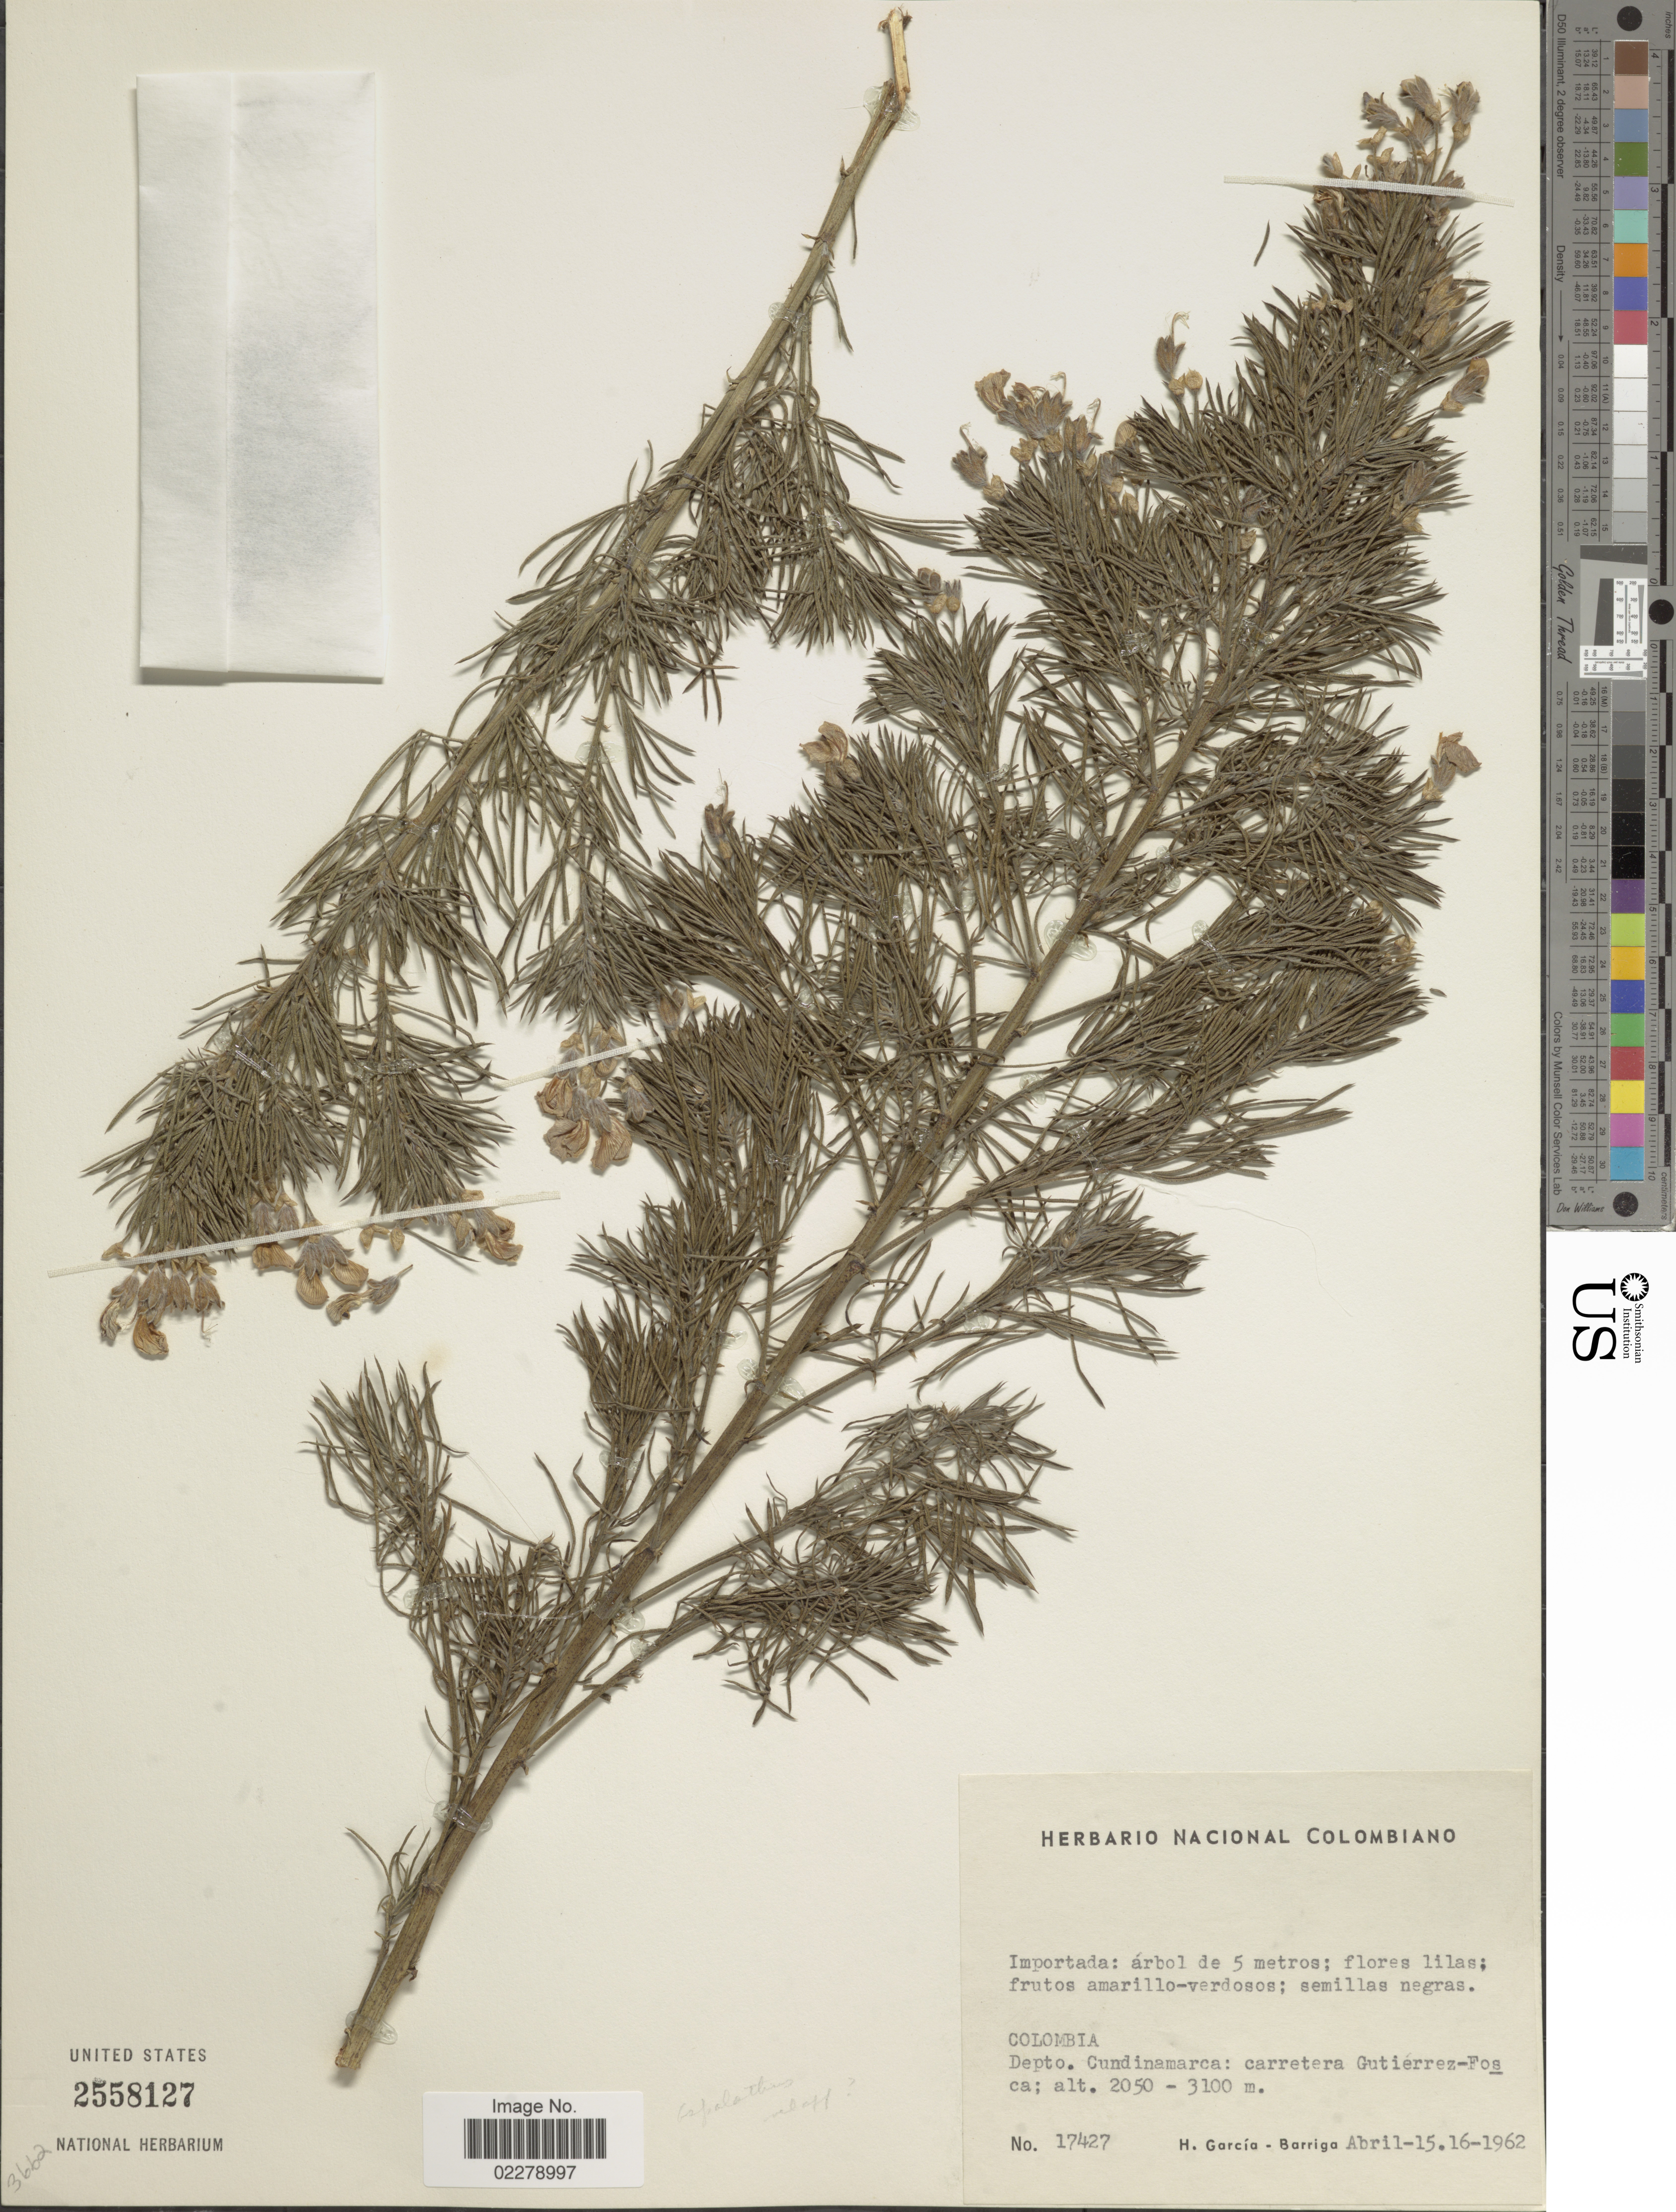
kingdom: Plantae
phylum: Tracheophyta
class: Magnoliopsida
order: Fabales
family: Fabaceae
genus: Aspalathus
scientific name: Aspalathus sp.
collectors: H. García Barriga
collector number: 17427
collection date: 1962-04-15/1962-04-16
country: Colombia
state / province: Cundinamarca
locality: Depto. Cundinamarca: carretera Gutierrez- Fosca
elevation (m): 2050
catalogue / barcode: US 2558127